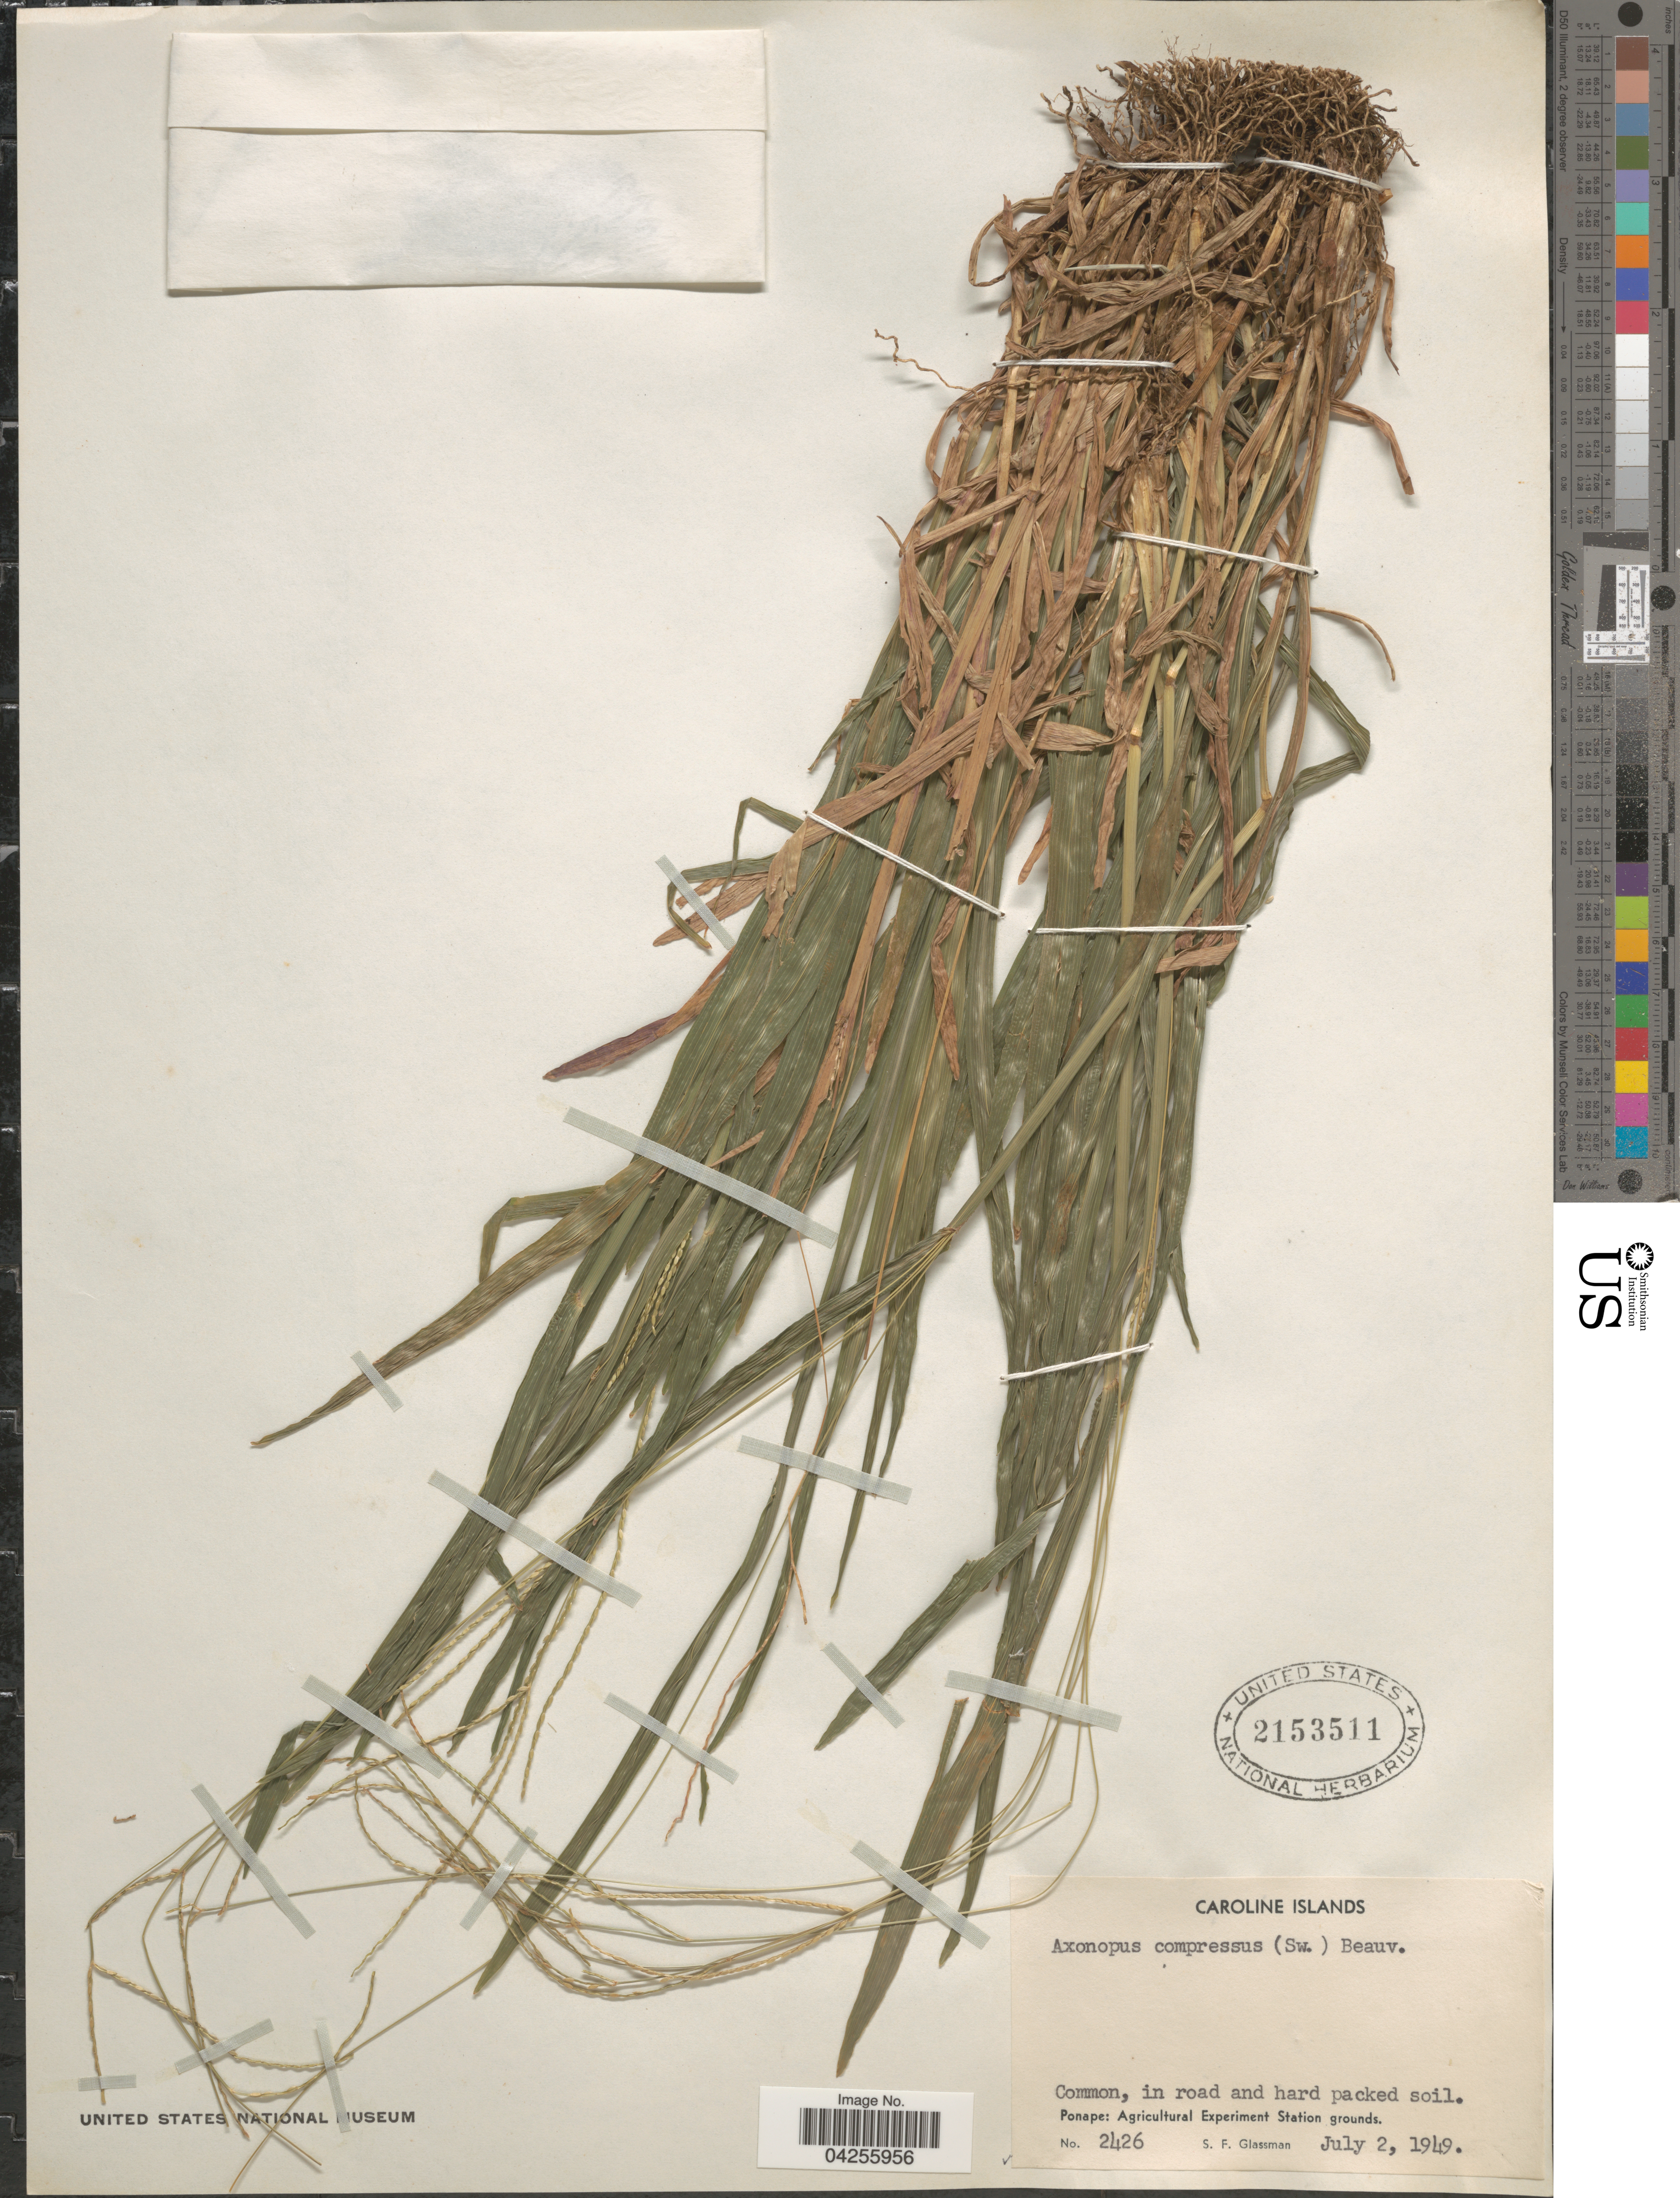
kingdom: Plantae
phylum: Tracheophyta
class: Liliopsida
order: Poales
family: Poaceae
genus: Axonopus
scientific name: Axonopus compressus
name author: (Sw.) P. Beauv.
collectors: S. F. Glassman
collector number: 2426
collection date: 1949-07-02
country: Micronesia, Federated States of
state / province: Pohnpei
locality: Caroline Islands. Common, in road and hard packed soil. Ponape: Agricultural Experiment Station grounds.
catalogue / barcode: US 2153511